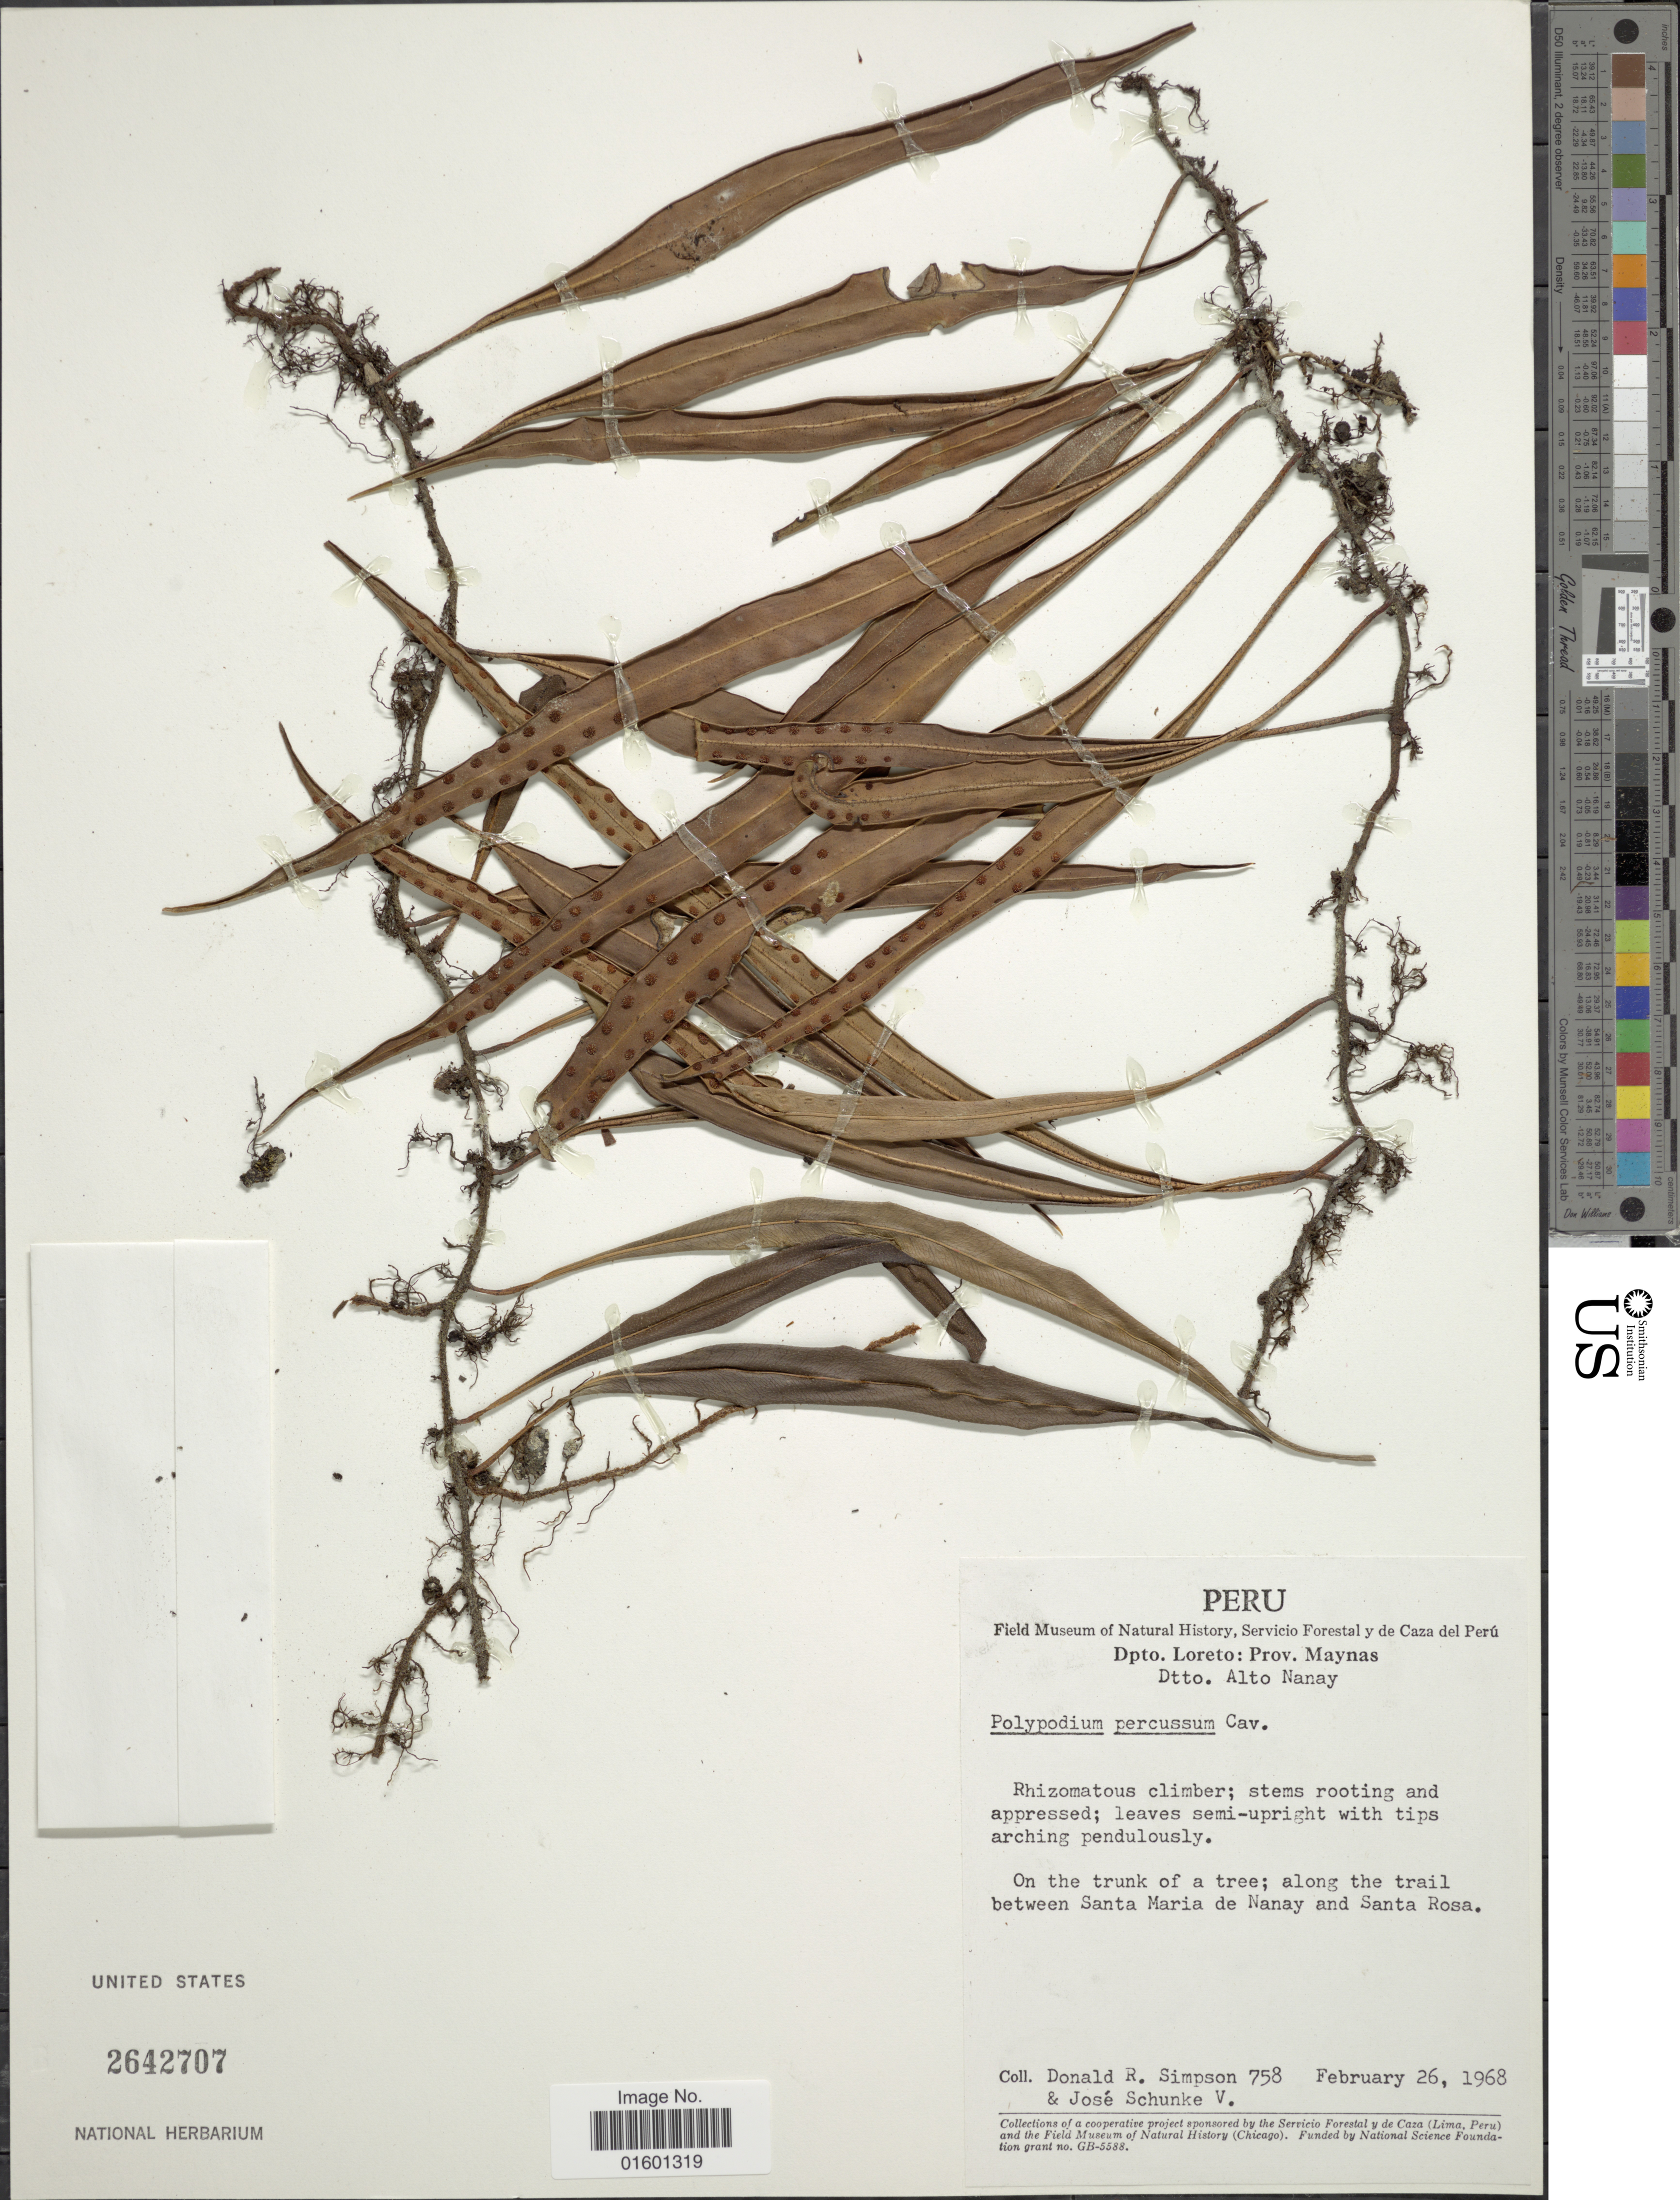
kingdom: Plantae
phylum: Tracheophyta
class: Polypodiopsida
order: Polypodiales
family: Polypodiaceae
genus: Microgramma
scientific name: Microgramma percussa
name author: (Cav.) de la Sota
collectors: D. R. Simpson & J. Schunke Vigo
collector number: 758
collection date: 1968-02-26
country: Peru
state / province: Loreto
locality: Prov. Maynas, Dtto. Alto Nanay, on the trunk of a tree; along the trail between Santa Maria de Nanay and Santa Rosa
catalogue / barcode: US 2642707